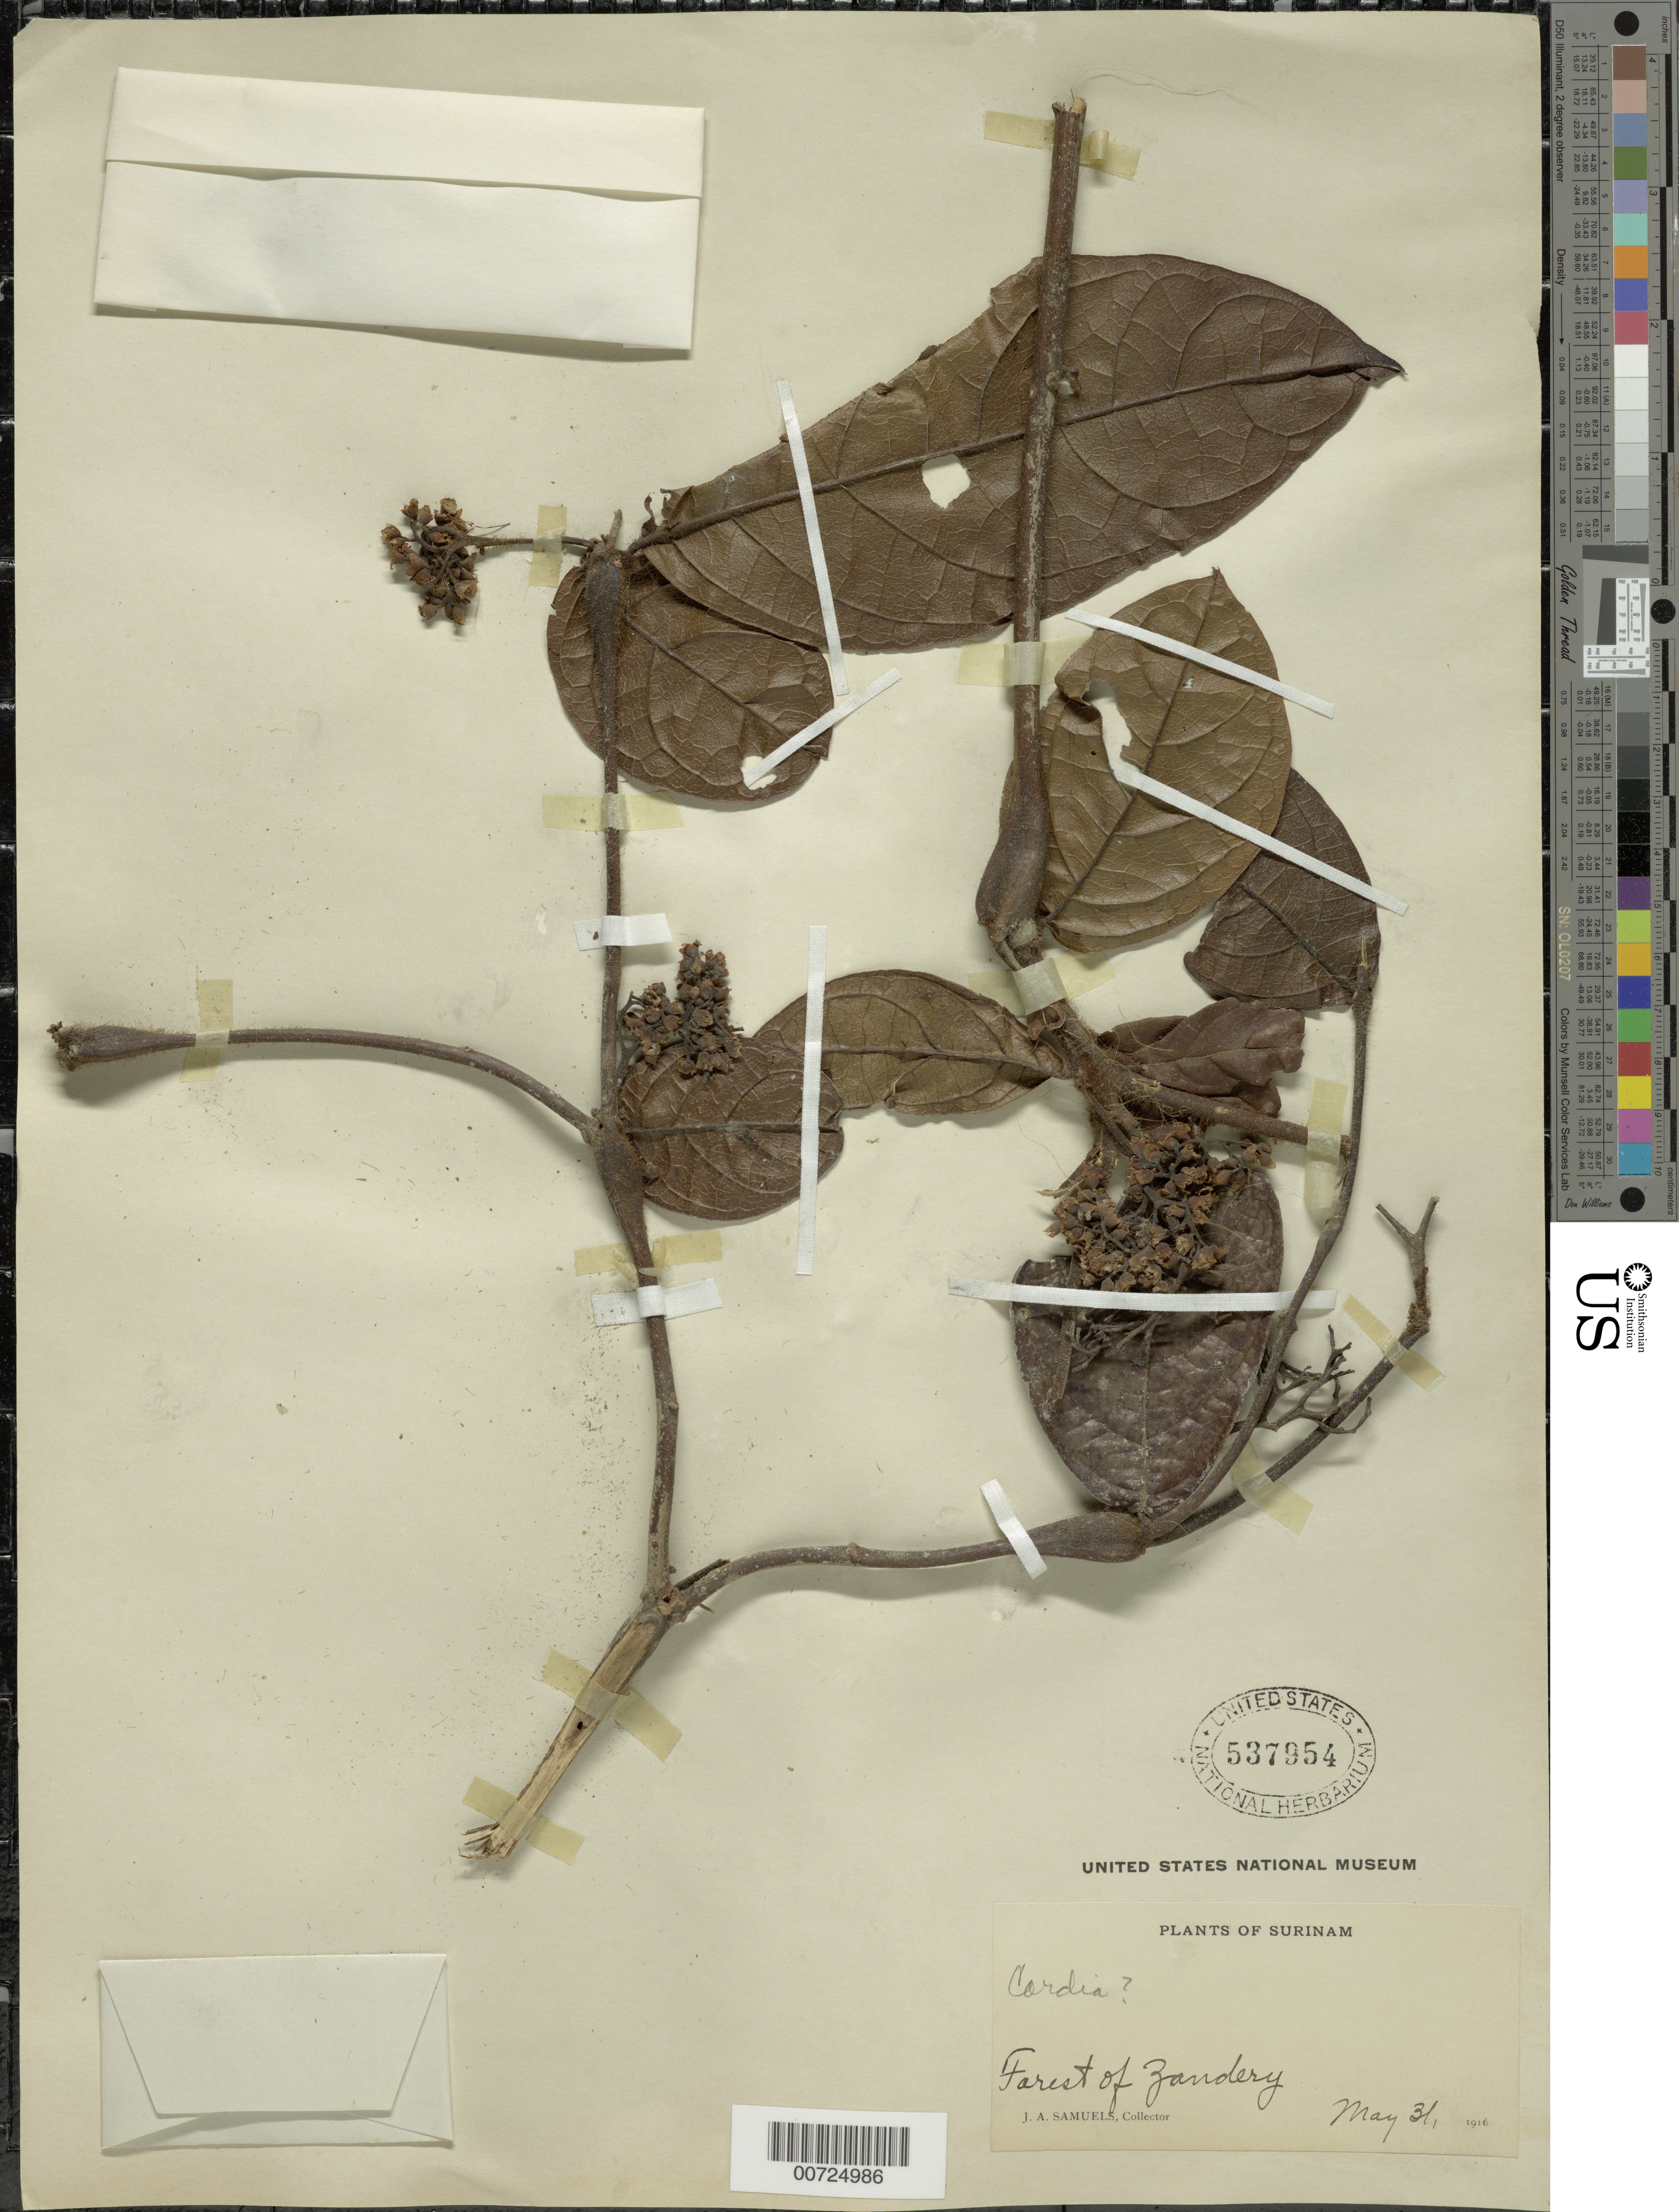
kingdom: Plantae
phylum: Tracheophyta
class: Magnoliopsida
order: Boraginales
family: Cordiaceae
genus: Cordia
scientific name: Cordia naidophila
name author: I.M. Johnst.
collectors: J. A. Samuels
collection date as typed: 31-May-16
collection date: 1916-05-31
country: Suriname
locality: Forest of Zandery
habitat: Forest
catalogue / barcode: US 537954